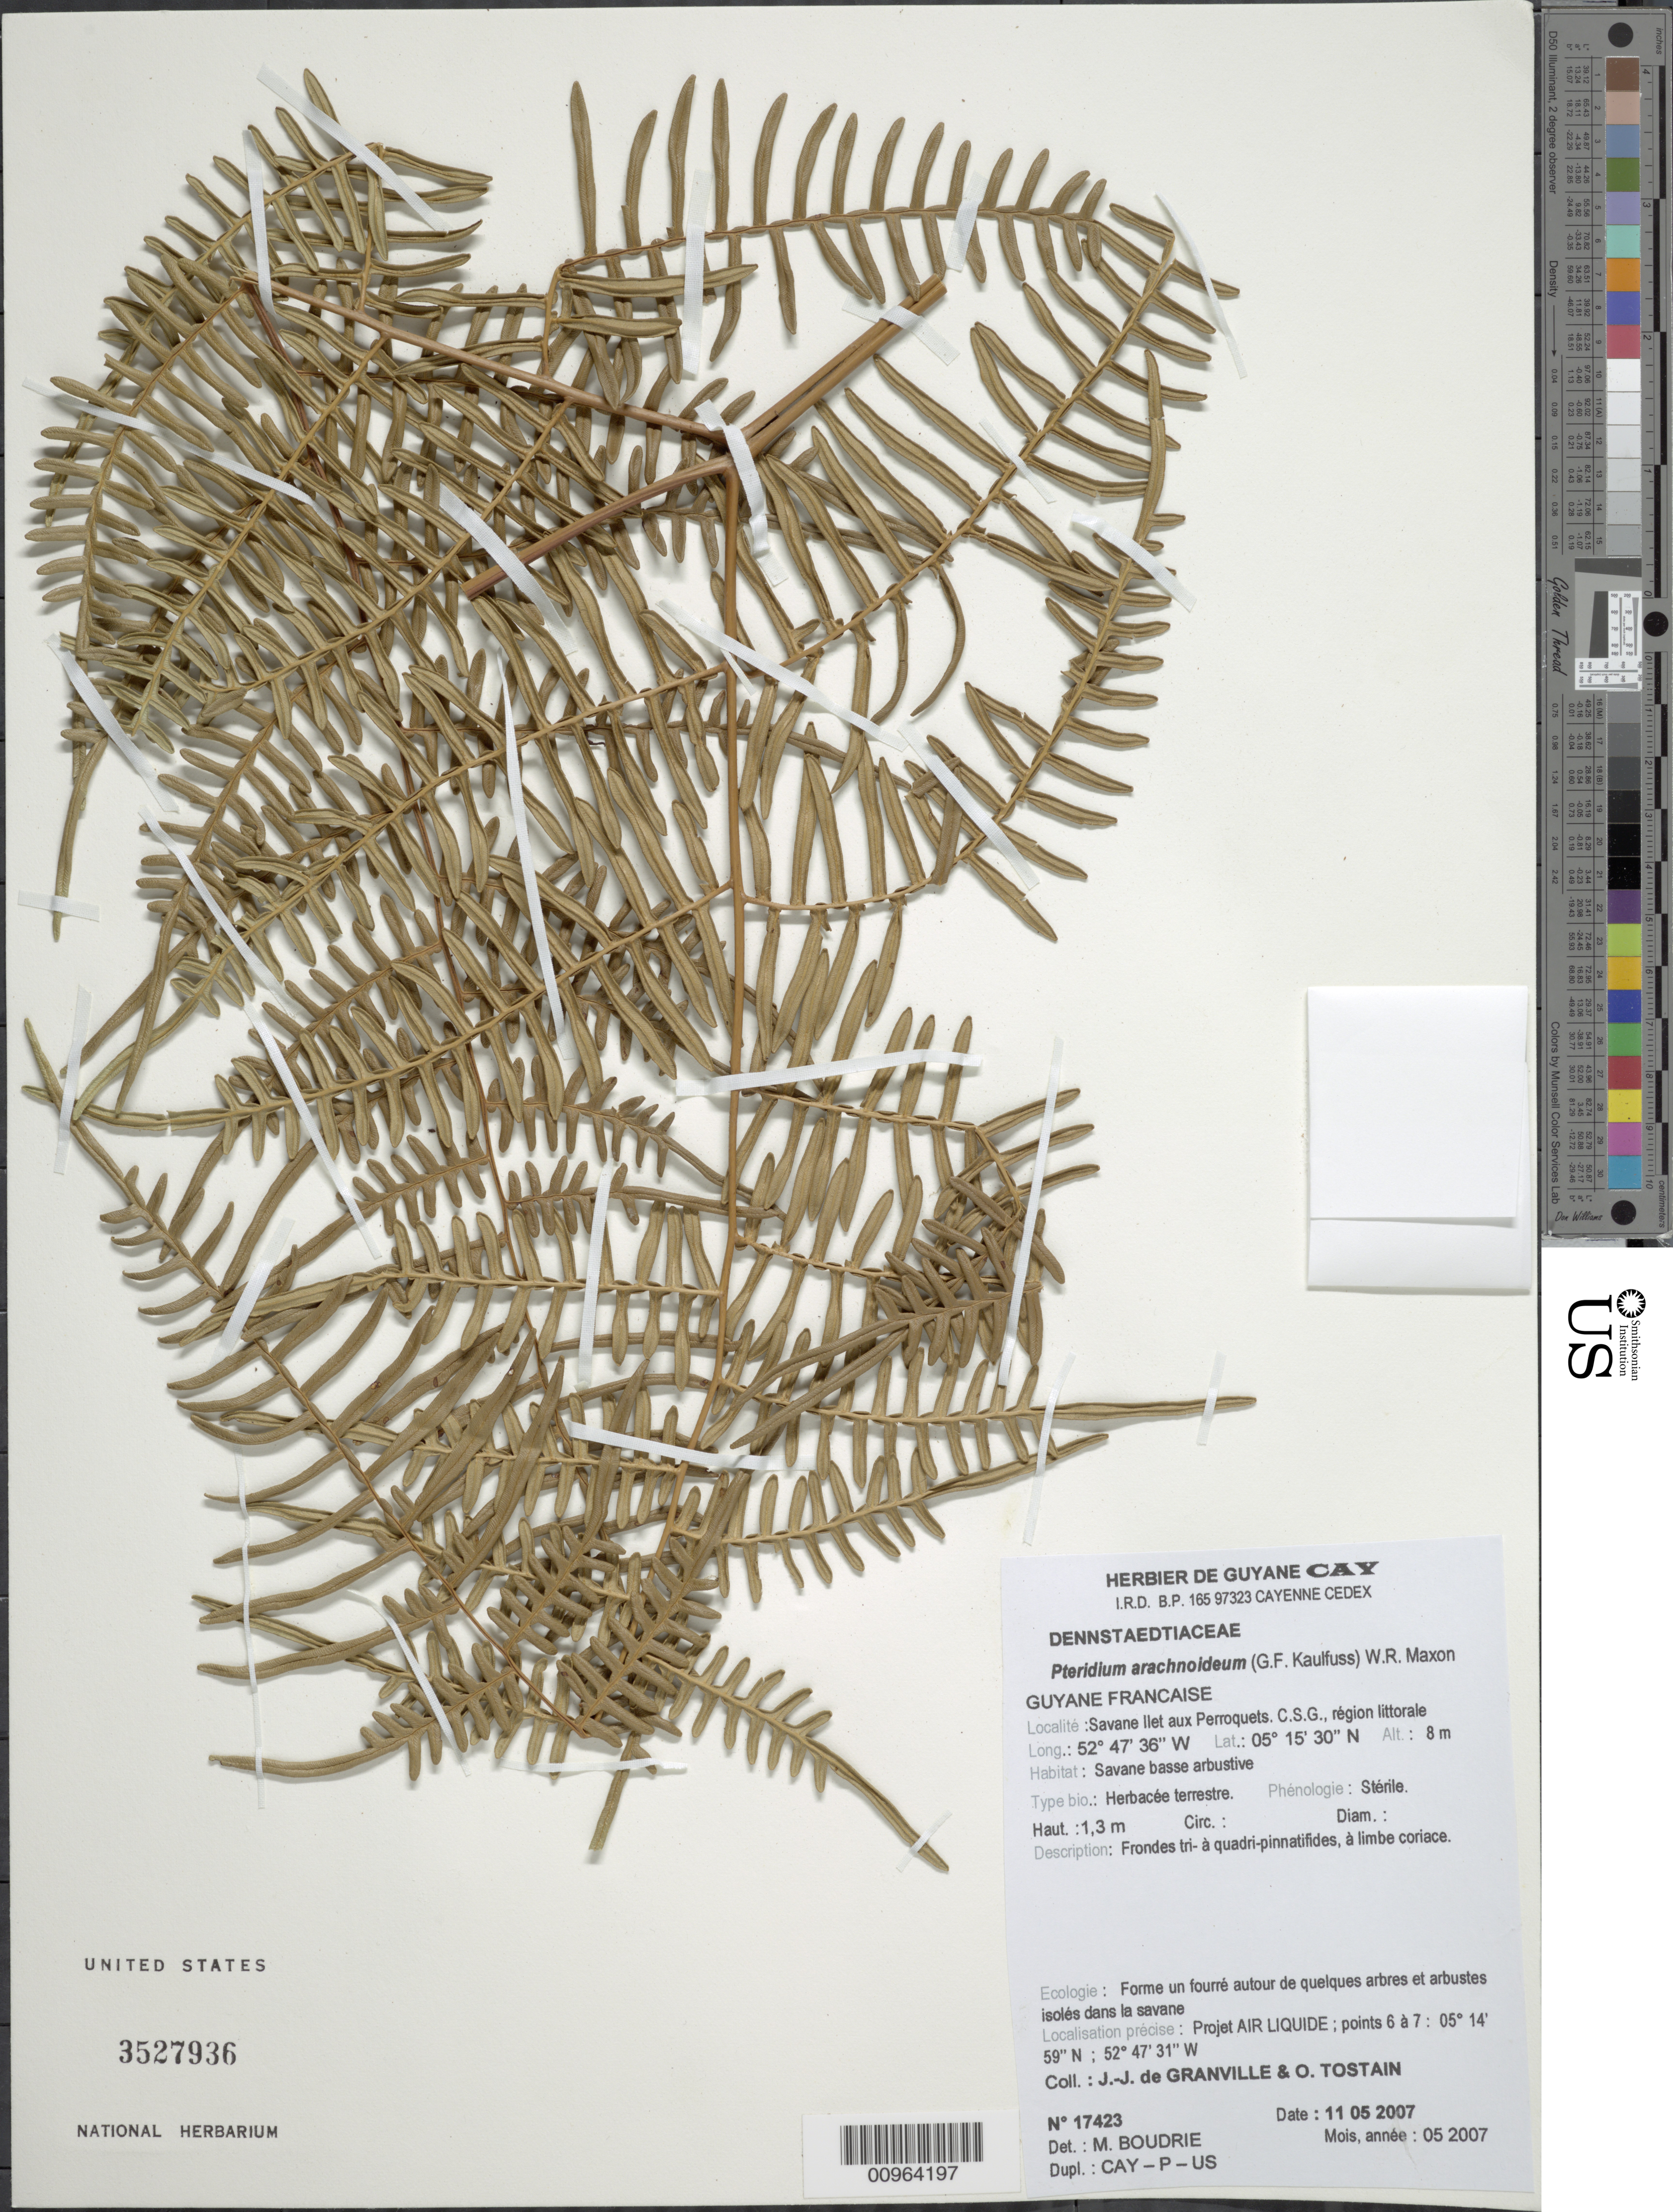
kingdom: Plantae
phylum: Tracheophyta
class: Polypodiopsida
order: Polypodiales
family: Dennstaedtiaceae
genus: Pteridium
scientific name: Pteridium arachnoideum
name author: (Kaulf.) Maxon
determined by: Granville, J. J. de, (CAY), Institut de Recherche pour le Developpement (IRD) (FRENCH GUIANA)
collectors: J.-J. de Granville & O. Tostain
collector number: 17423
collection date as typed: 11-May-07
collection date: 2007-05-11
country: French Guiana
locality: Crique Karouabo, C.S.G., Site Ariane 4. Projet AIR LIQUIDE; points 6 a 7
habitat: Region littorale. Savane basse arbustive. Forme un fouree autour de quelques arbres et arbustes isoles dans la savane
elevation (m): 8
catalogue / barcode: US 3527936